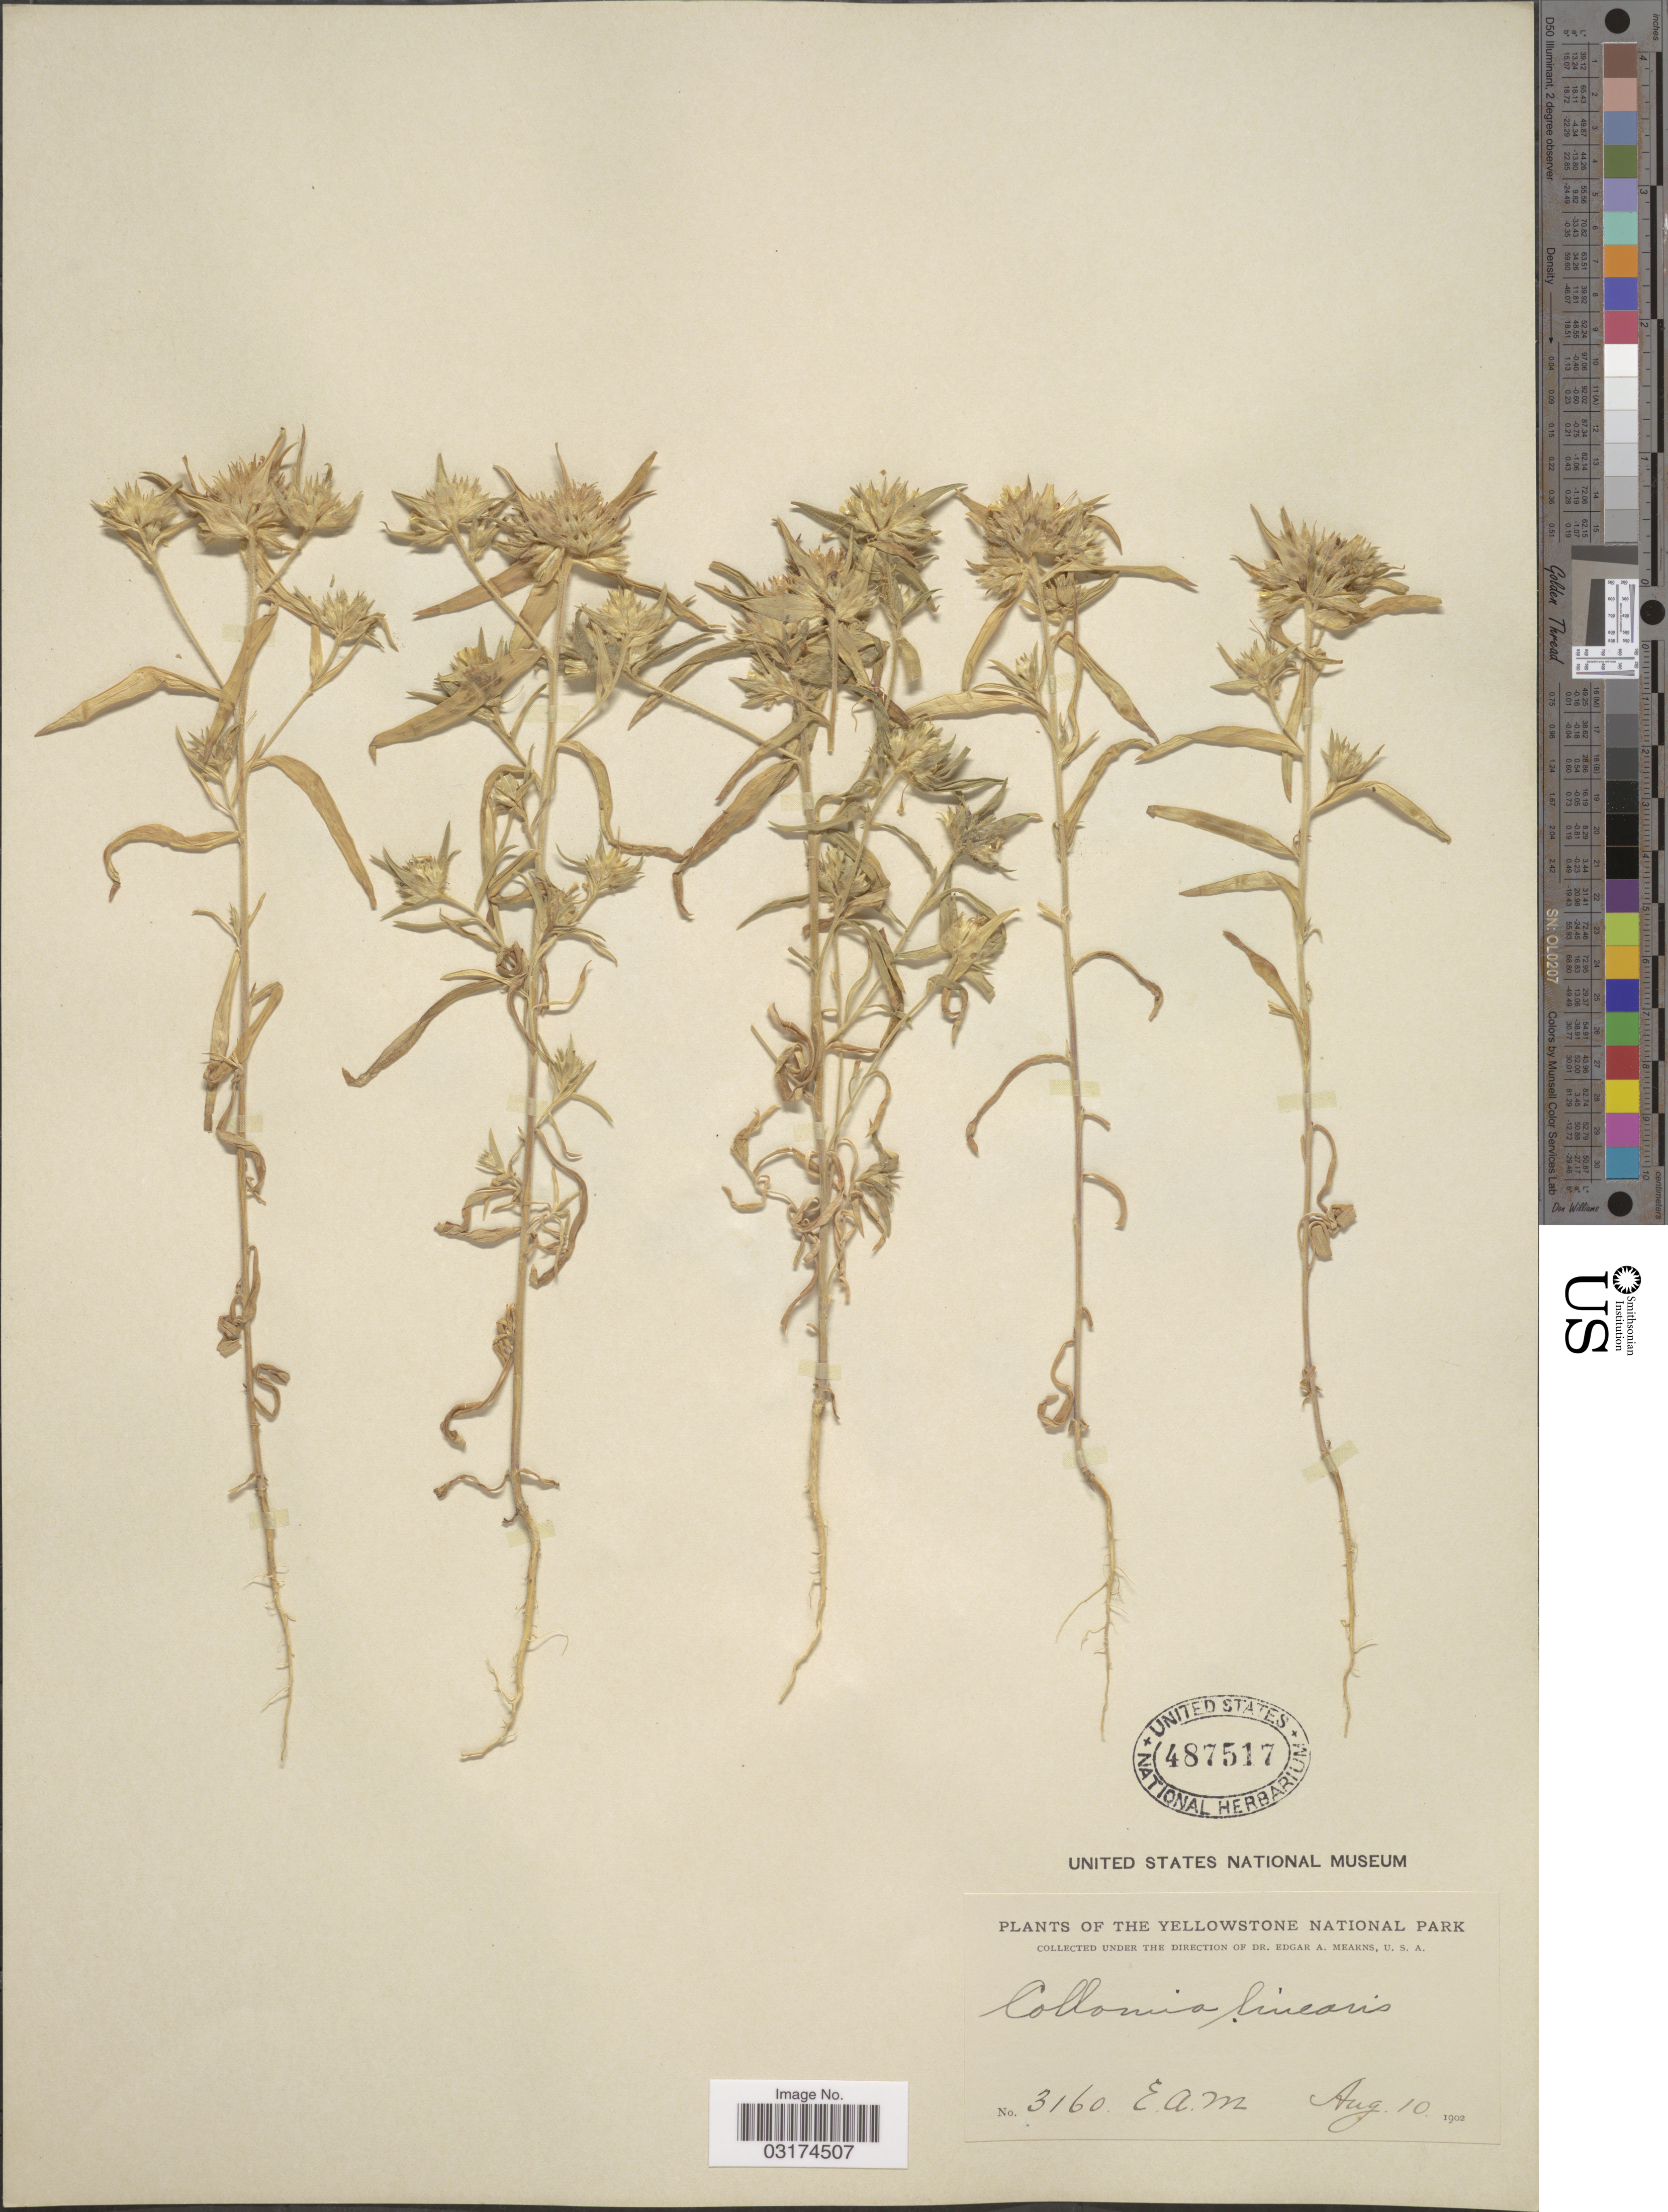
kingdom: Plantae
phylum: Tracheophyta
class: Magnoliopsida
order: Ericales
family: Polemoniaceae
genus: Collomia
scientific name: Collomia linearis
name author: Nutt.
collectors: E. A. Mearns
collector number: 3160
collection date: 1902-08-10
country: United States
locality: Yellowstone National Park.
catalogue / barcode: US 487517